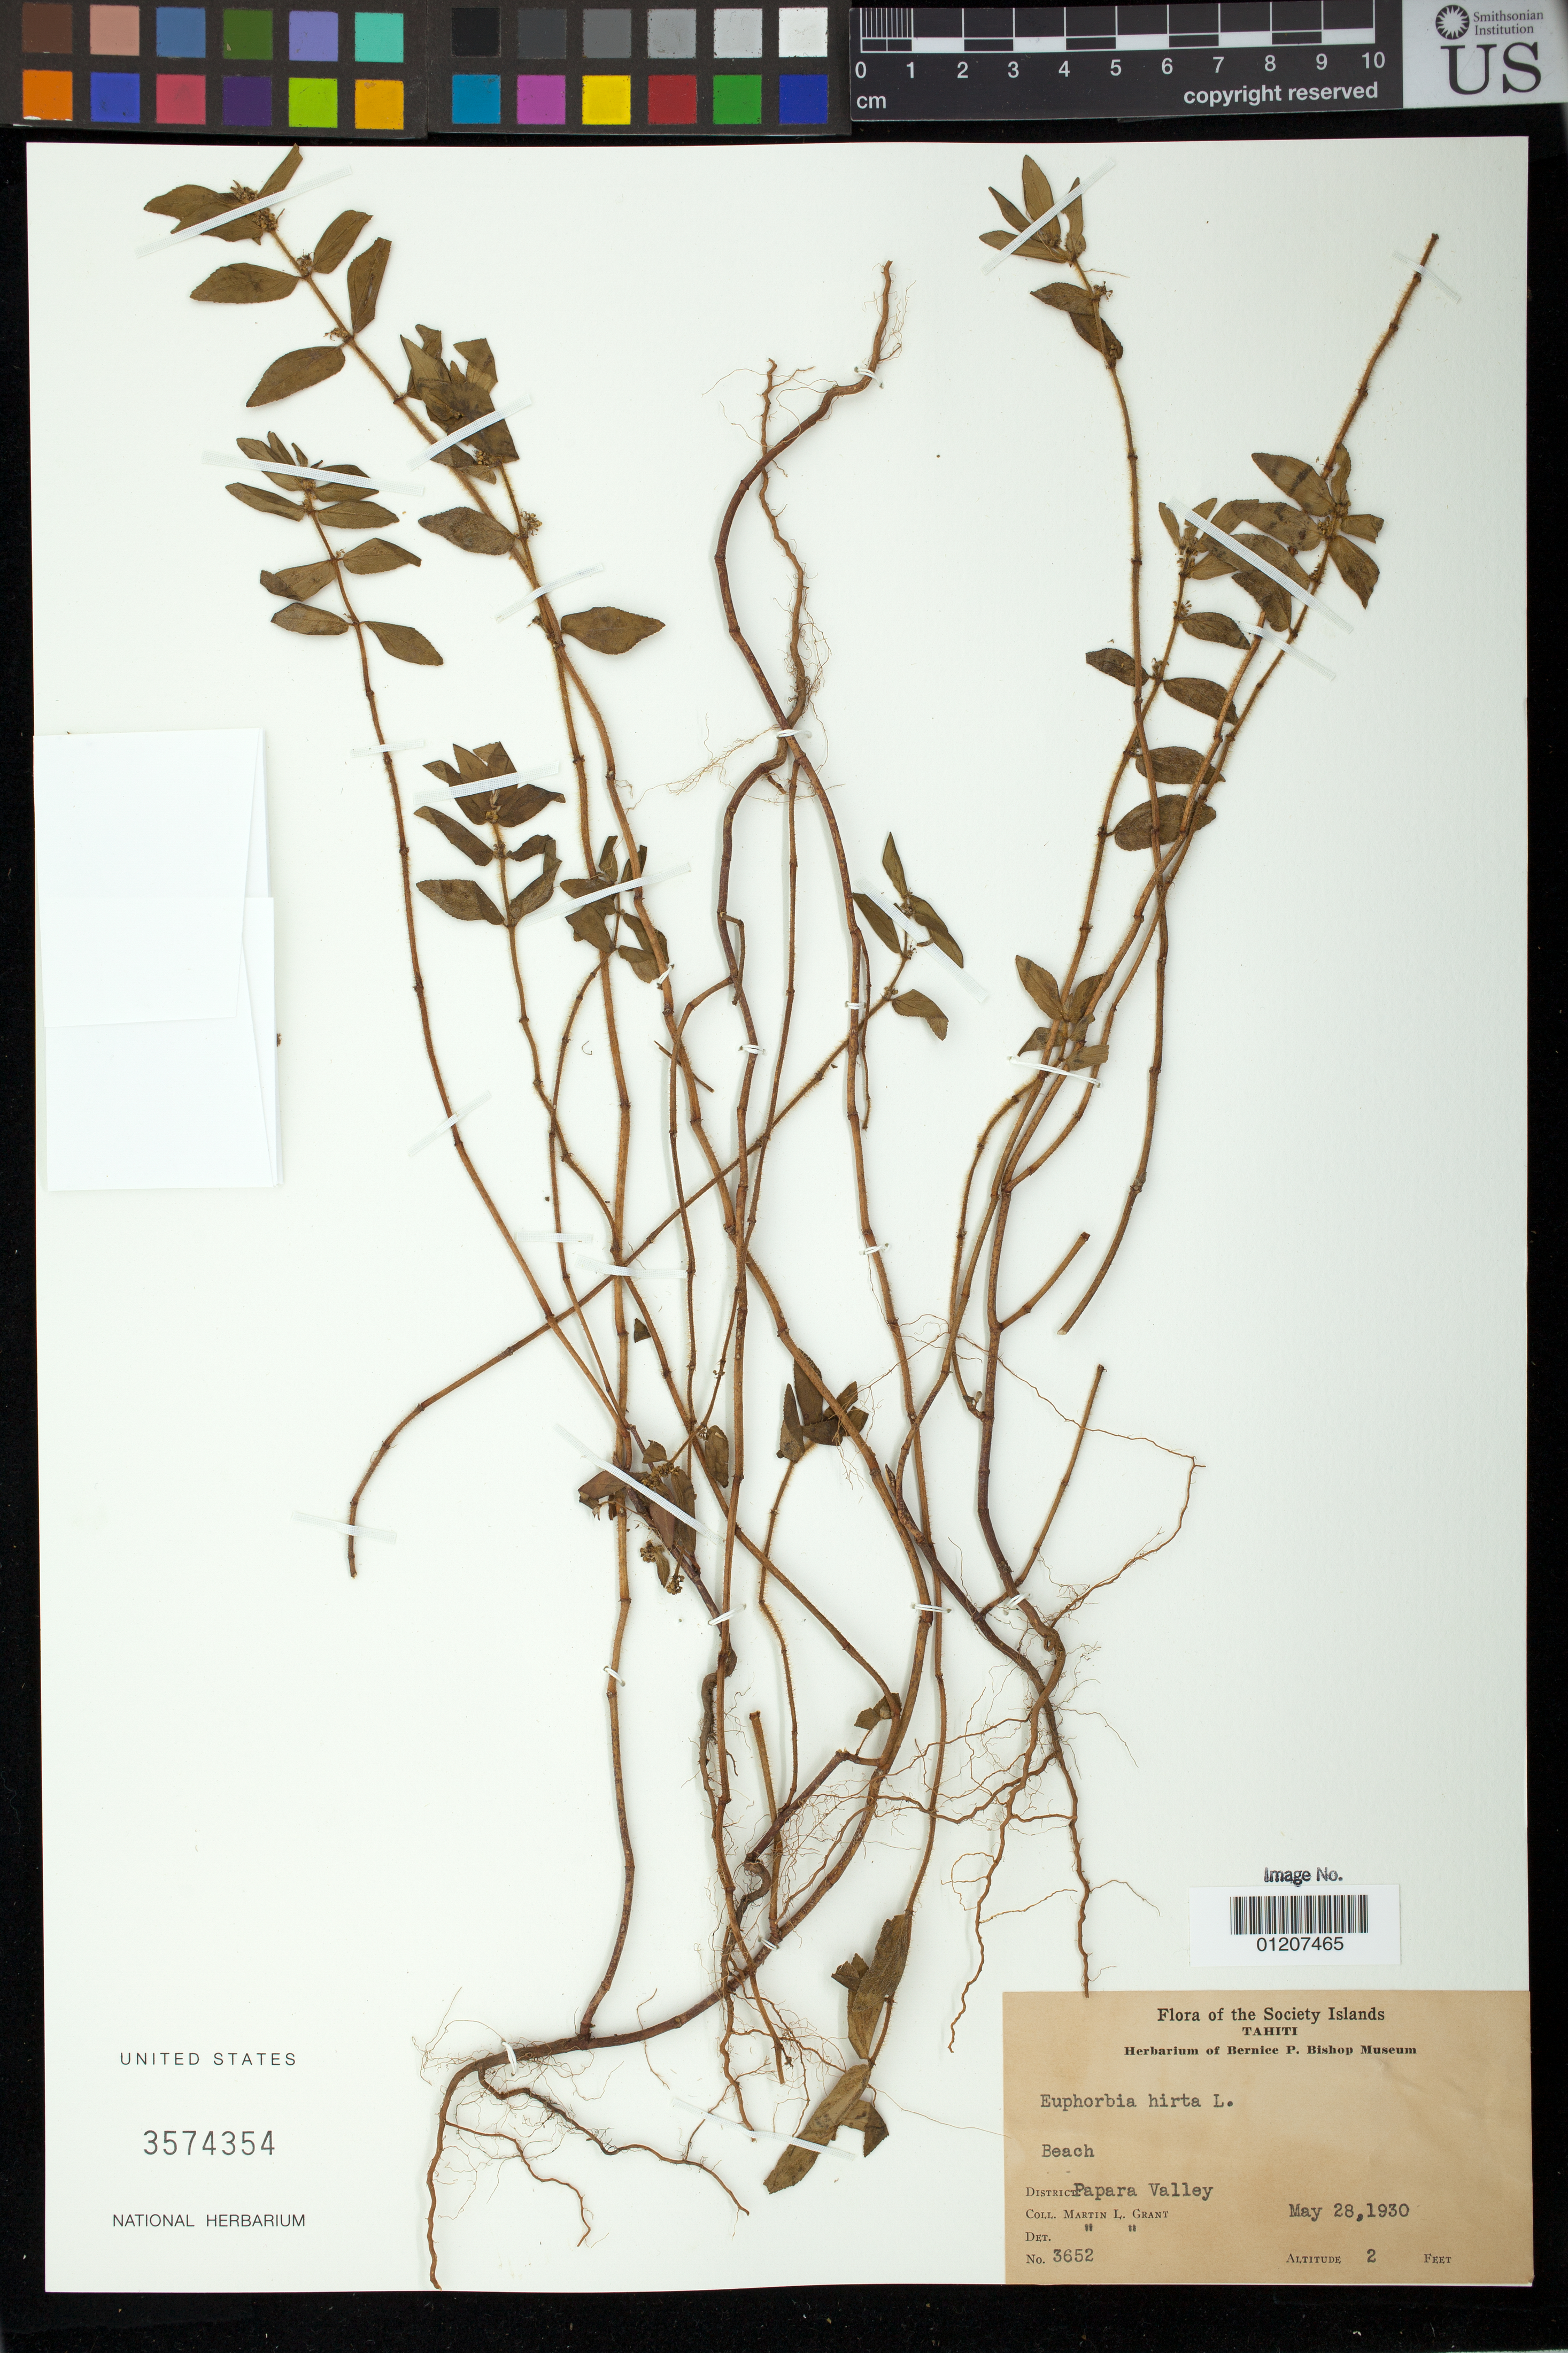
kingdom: Plantae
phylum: Tracheophyta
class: Magnoliopsida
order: Malpighiales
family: Euphorbiaceae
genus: Euphorbia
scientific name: Euphorbia hirta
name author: L.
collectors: M. L. Grant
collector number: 3652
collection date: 1930-05-28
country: French Polynesia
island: Tahiti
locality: Papara Valley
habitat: Beach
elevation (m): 1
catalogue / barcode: US 3574354